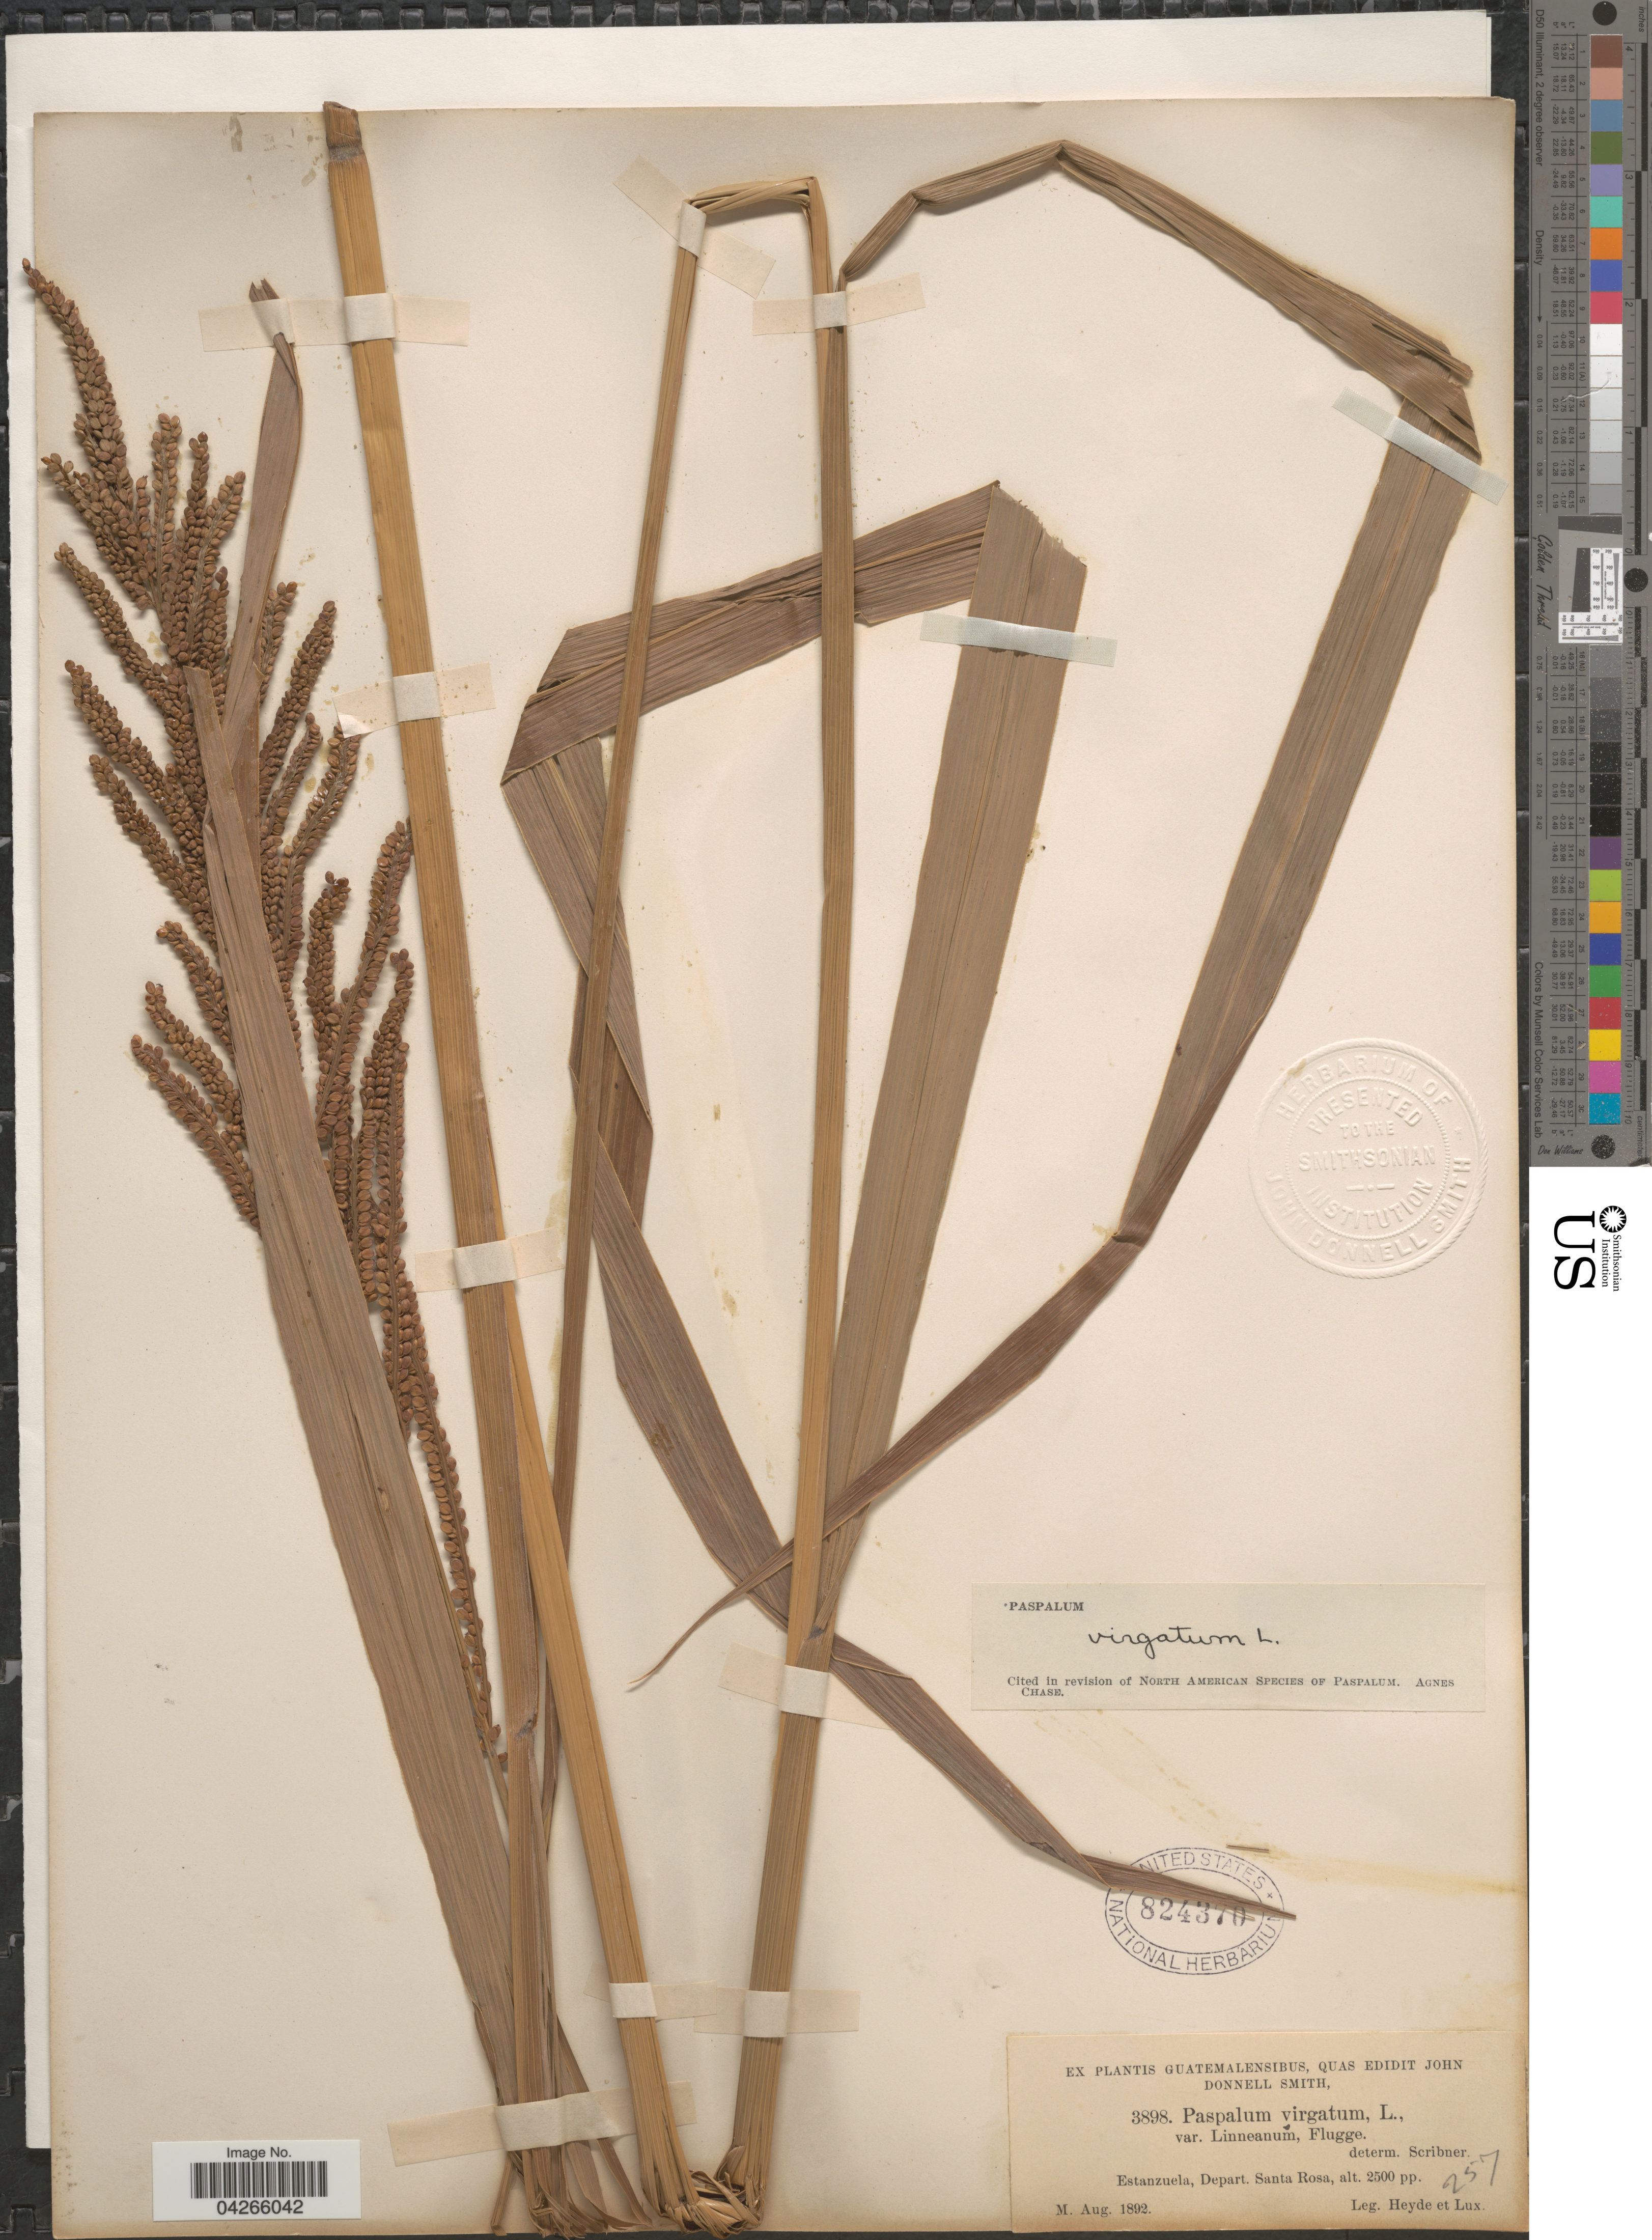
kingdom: Plantae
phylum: Tracheophyta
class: Liliopsida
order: Poales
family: Poaceae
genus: Paspalum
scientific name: Paspalum virgatum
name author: L.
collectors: Heyde & Lux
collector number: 3898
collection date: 1892-08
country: Guatemala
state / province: Santa Rosa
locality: Estanzuela, Depart. Santa Rosa.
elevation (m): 762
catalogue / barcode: US 824370